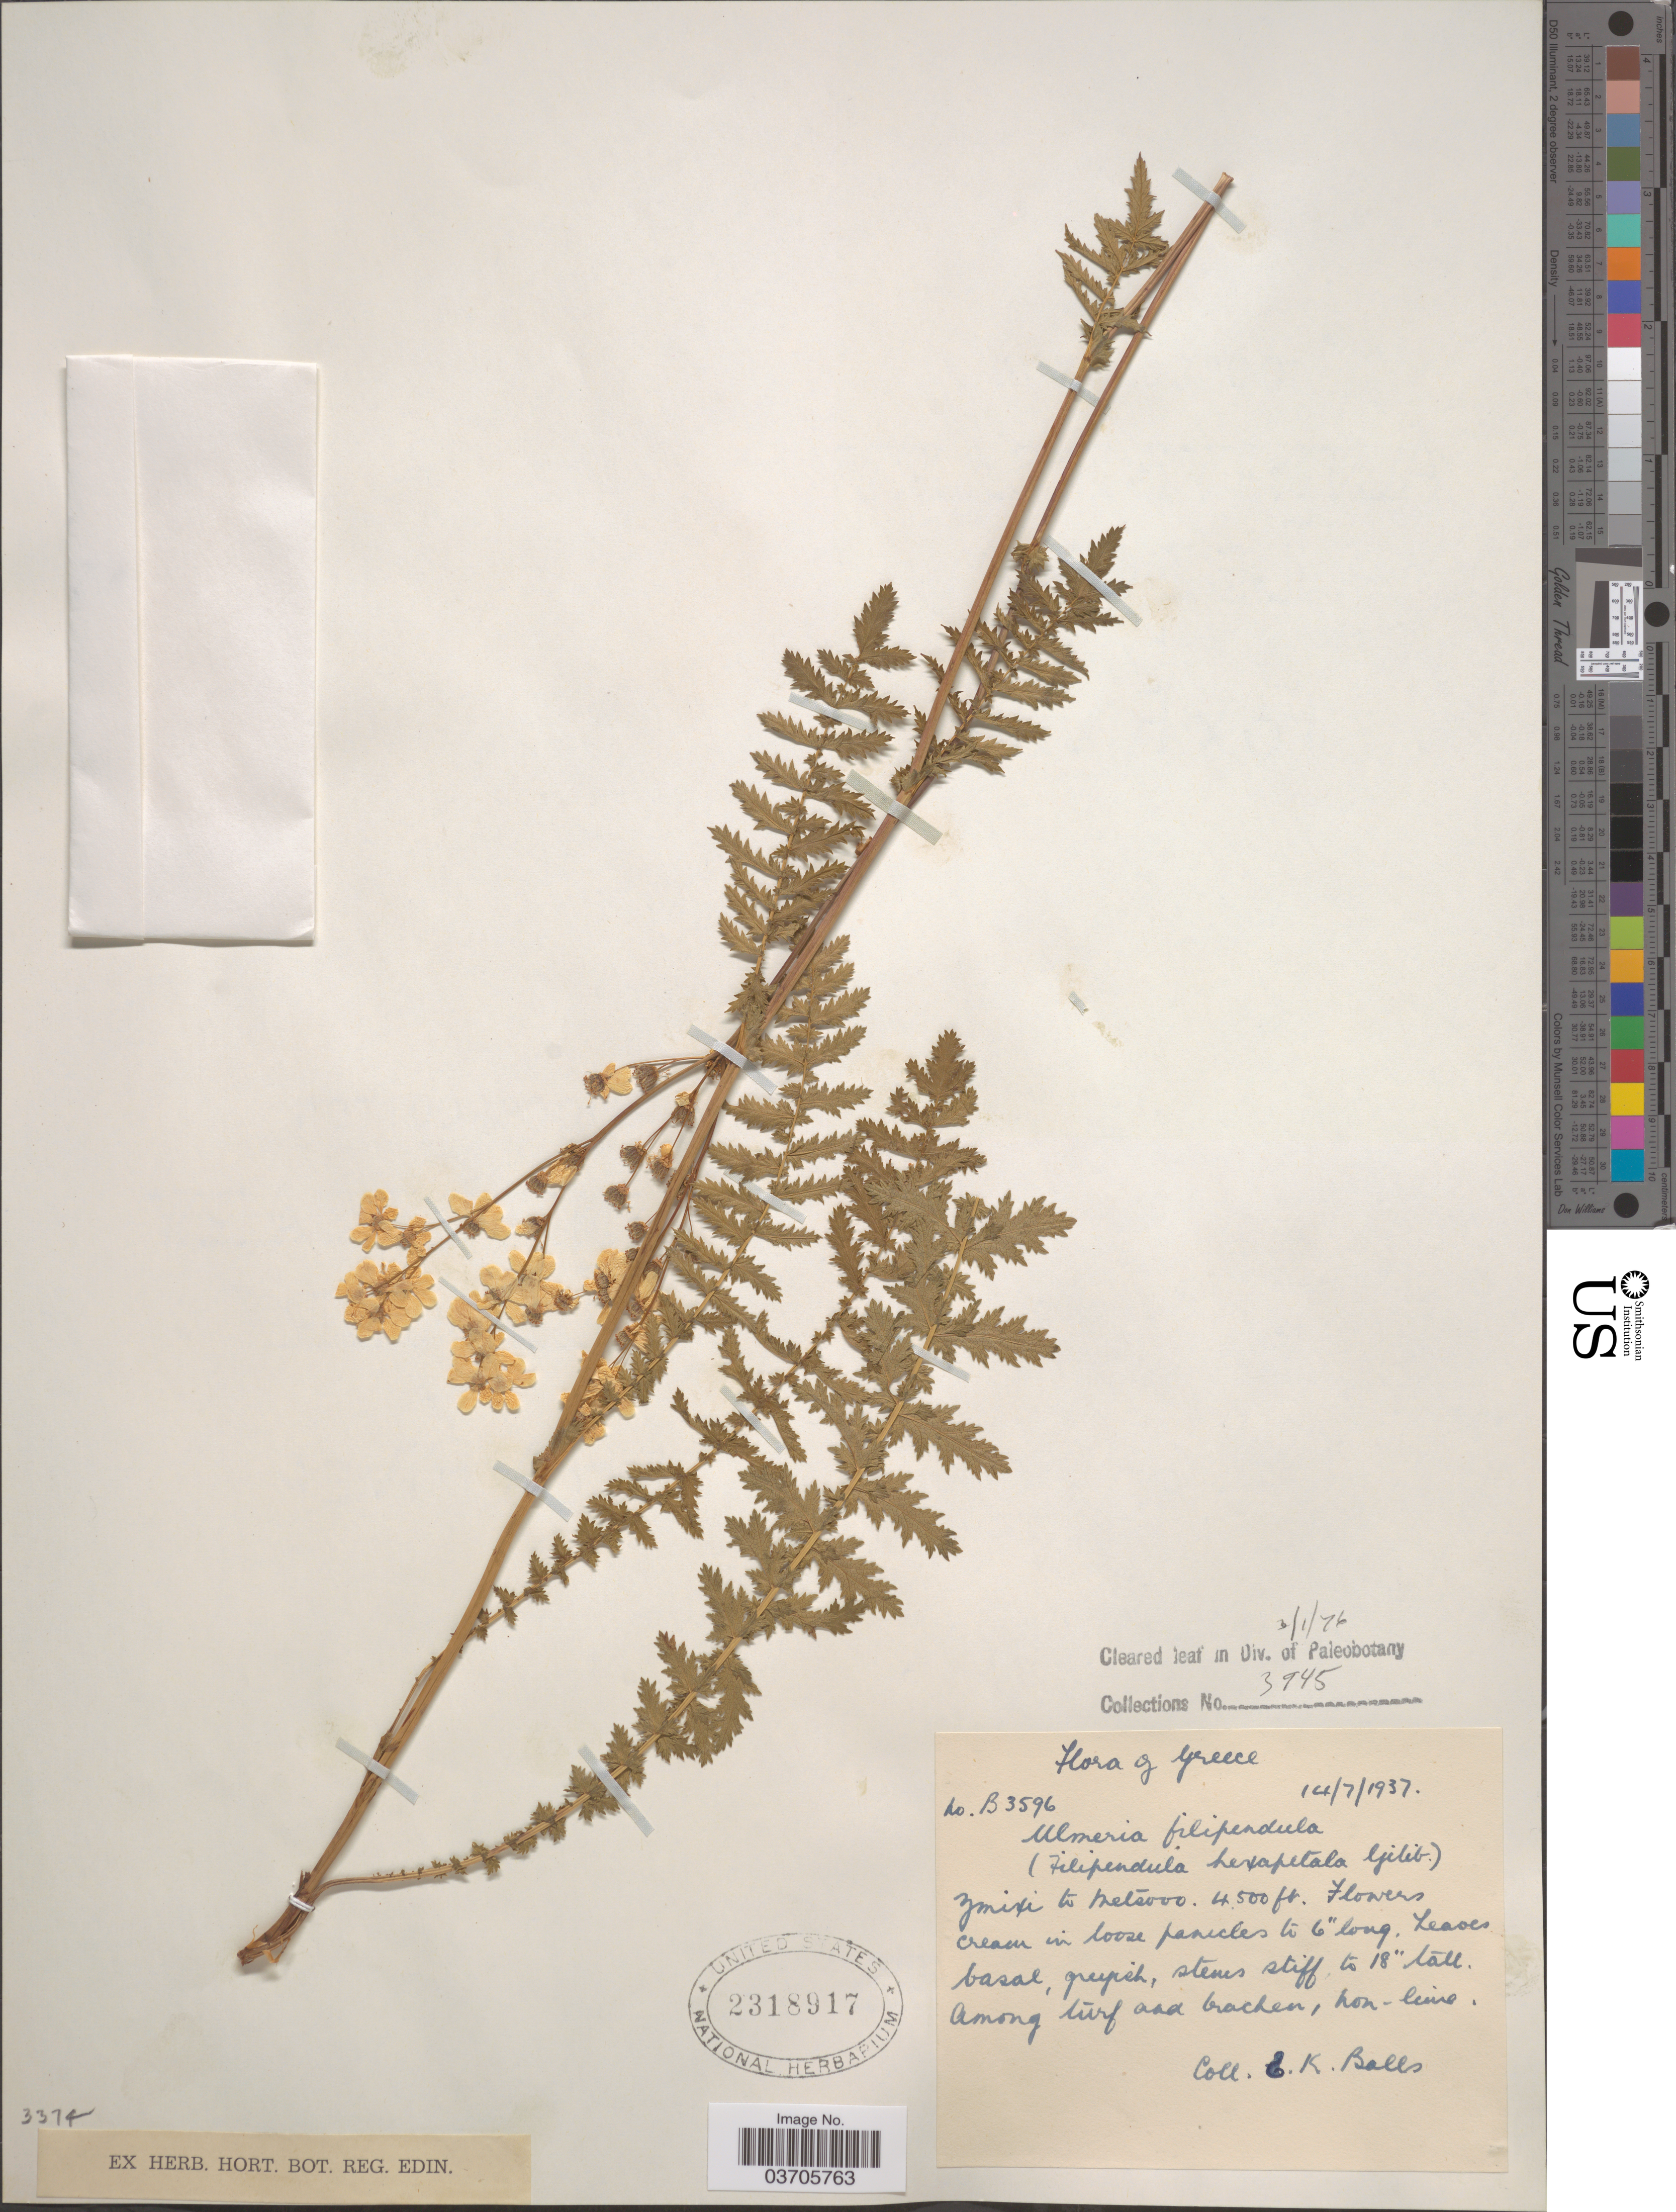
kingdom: Plantae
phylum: Tracheophyta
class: Magnoliopsida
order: Rosales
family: Rosaceae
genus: Filipendula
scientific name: Filipendula filipendula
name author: (L.) Voss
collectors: E. K. Balls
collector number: B3596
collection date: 1937-07-14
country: Greece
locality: Smixi to Metsovo.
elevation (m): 1372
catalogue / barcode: US 2318917